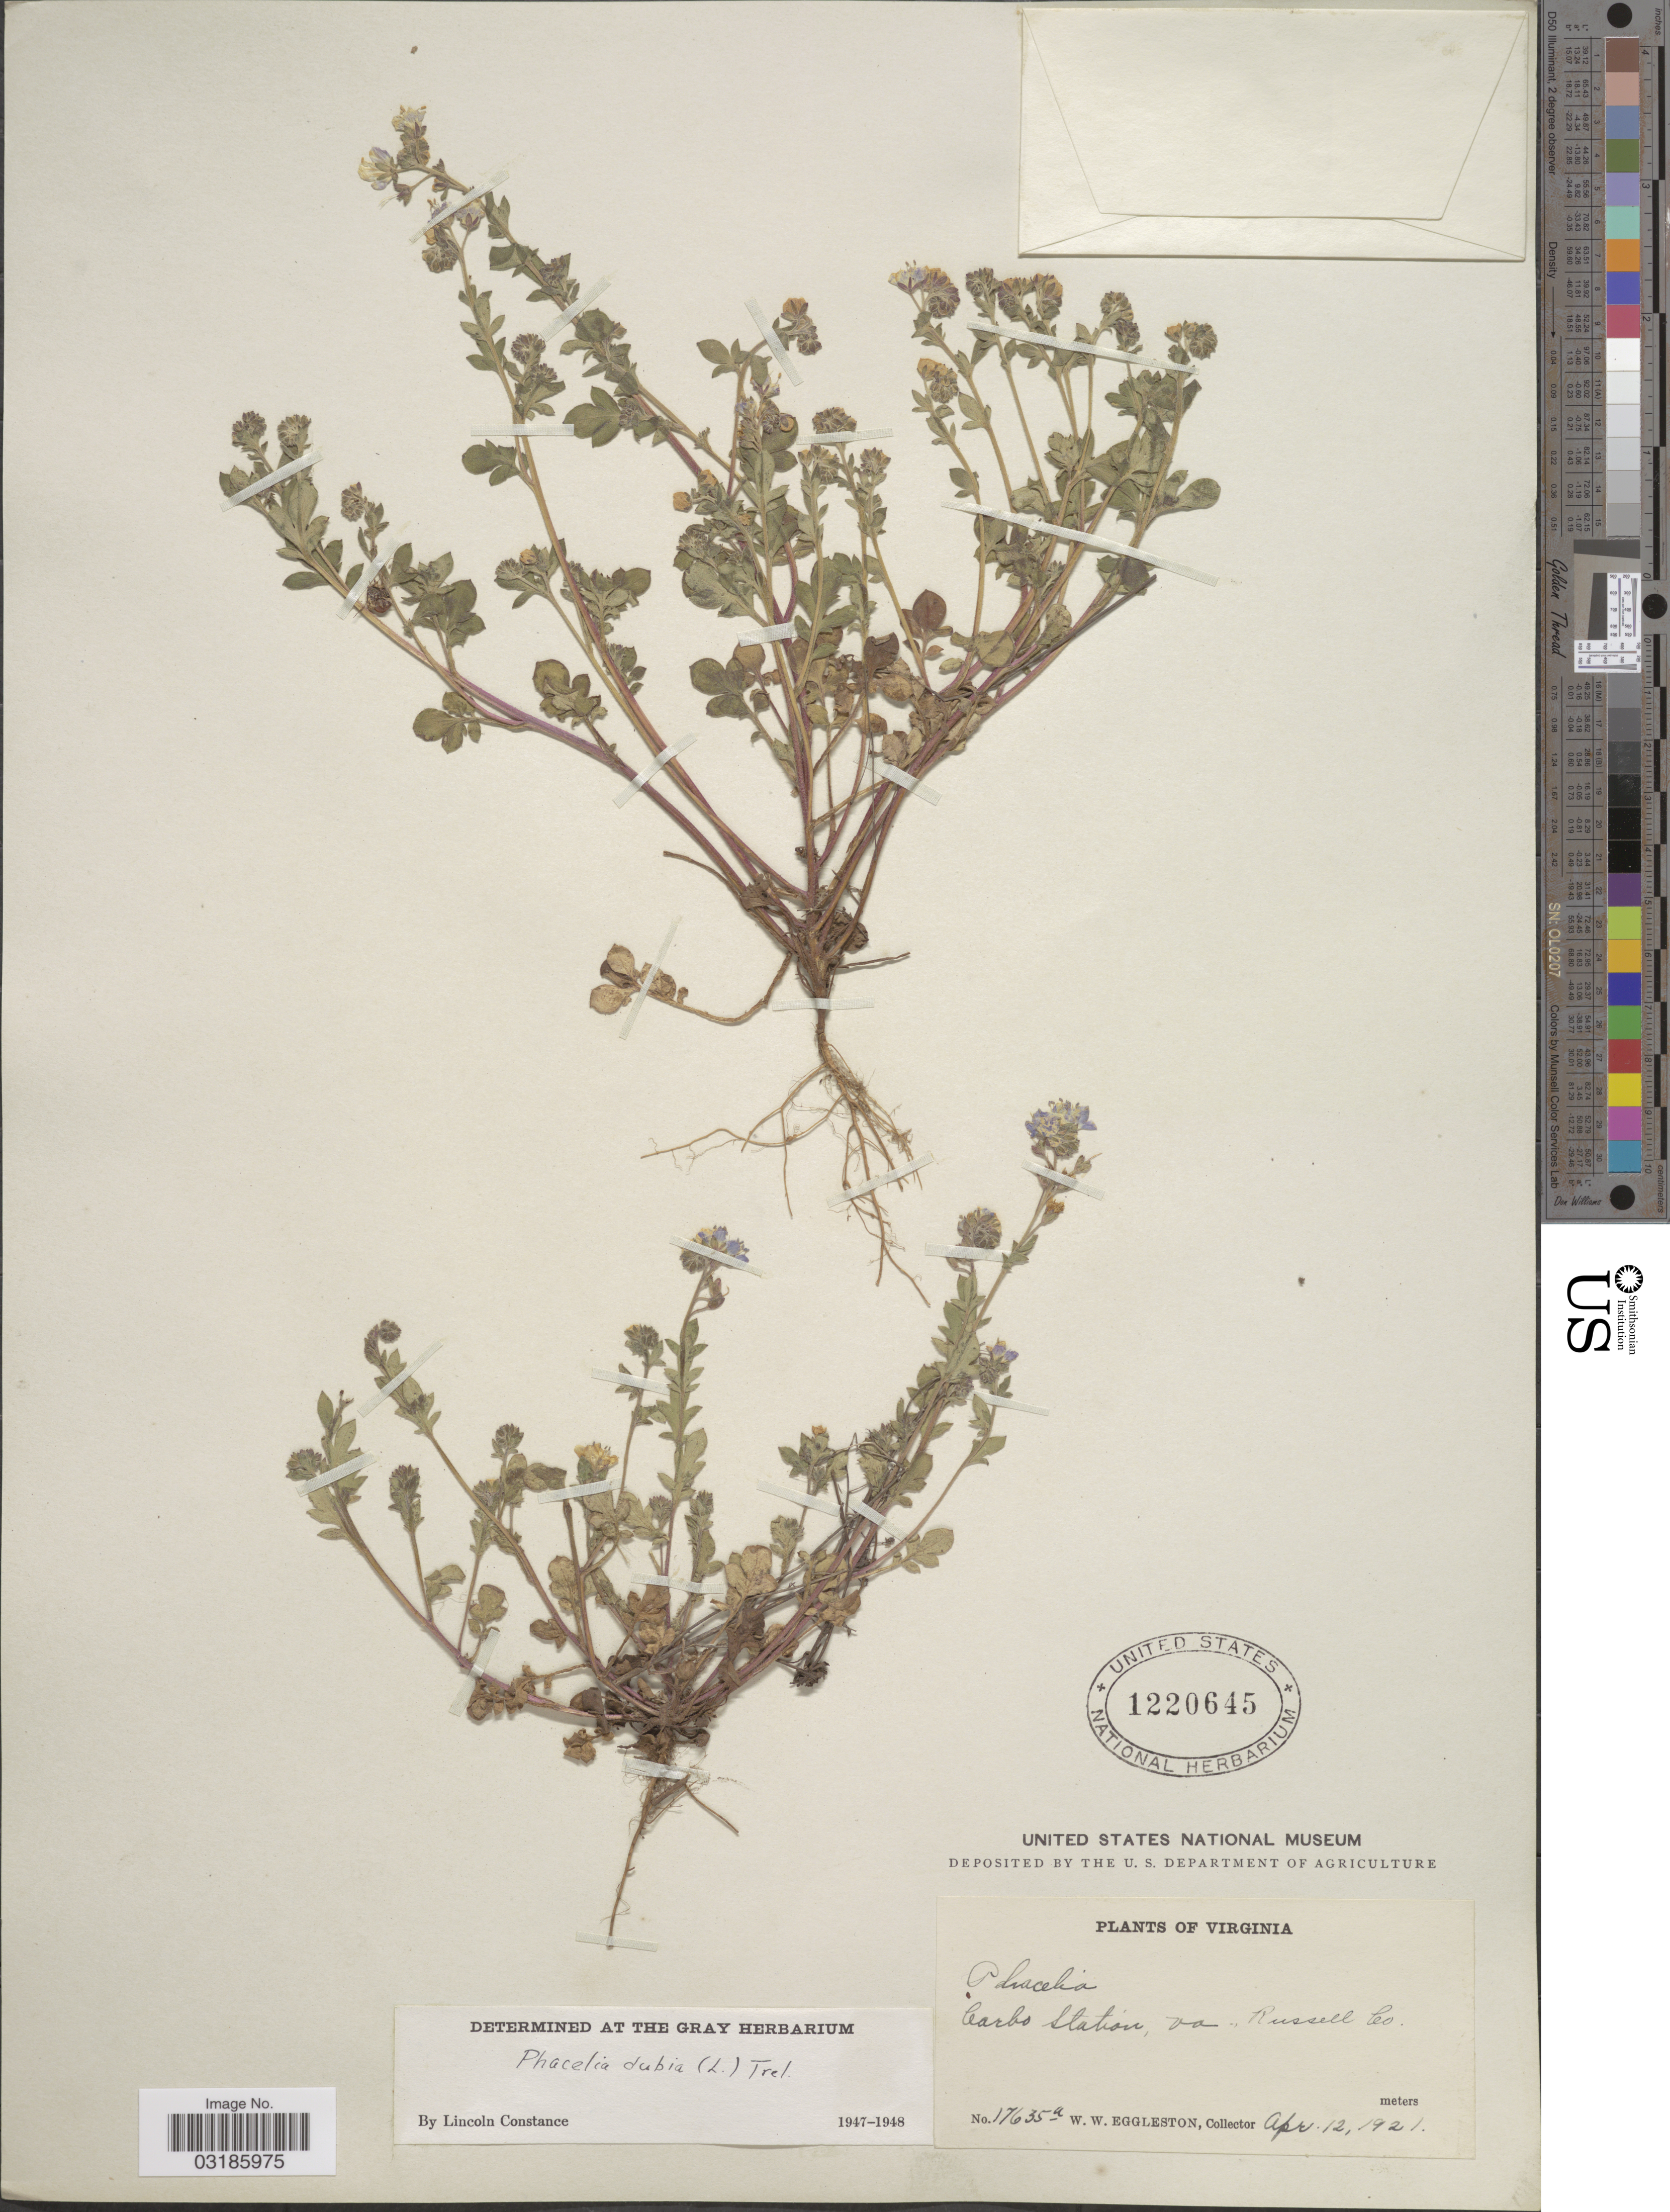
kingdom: Plantae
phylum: Tracheophyta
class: Magnoliopsida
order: Boraginales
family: Hydrophyllaceae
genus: Phacelia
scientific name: Phacelia dubia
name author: (L.) Trel.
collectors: W. W. Eggleston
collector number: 17635a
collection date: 1921-04-12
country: United States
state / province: Virginia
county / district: Russell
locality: Carbo Station.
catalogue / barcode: US 1220645